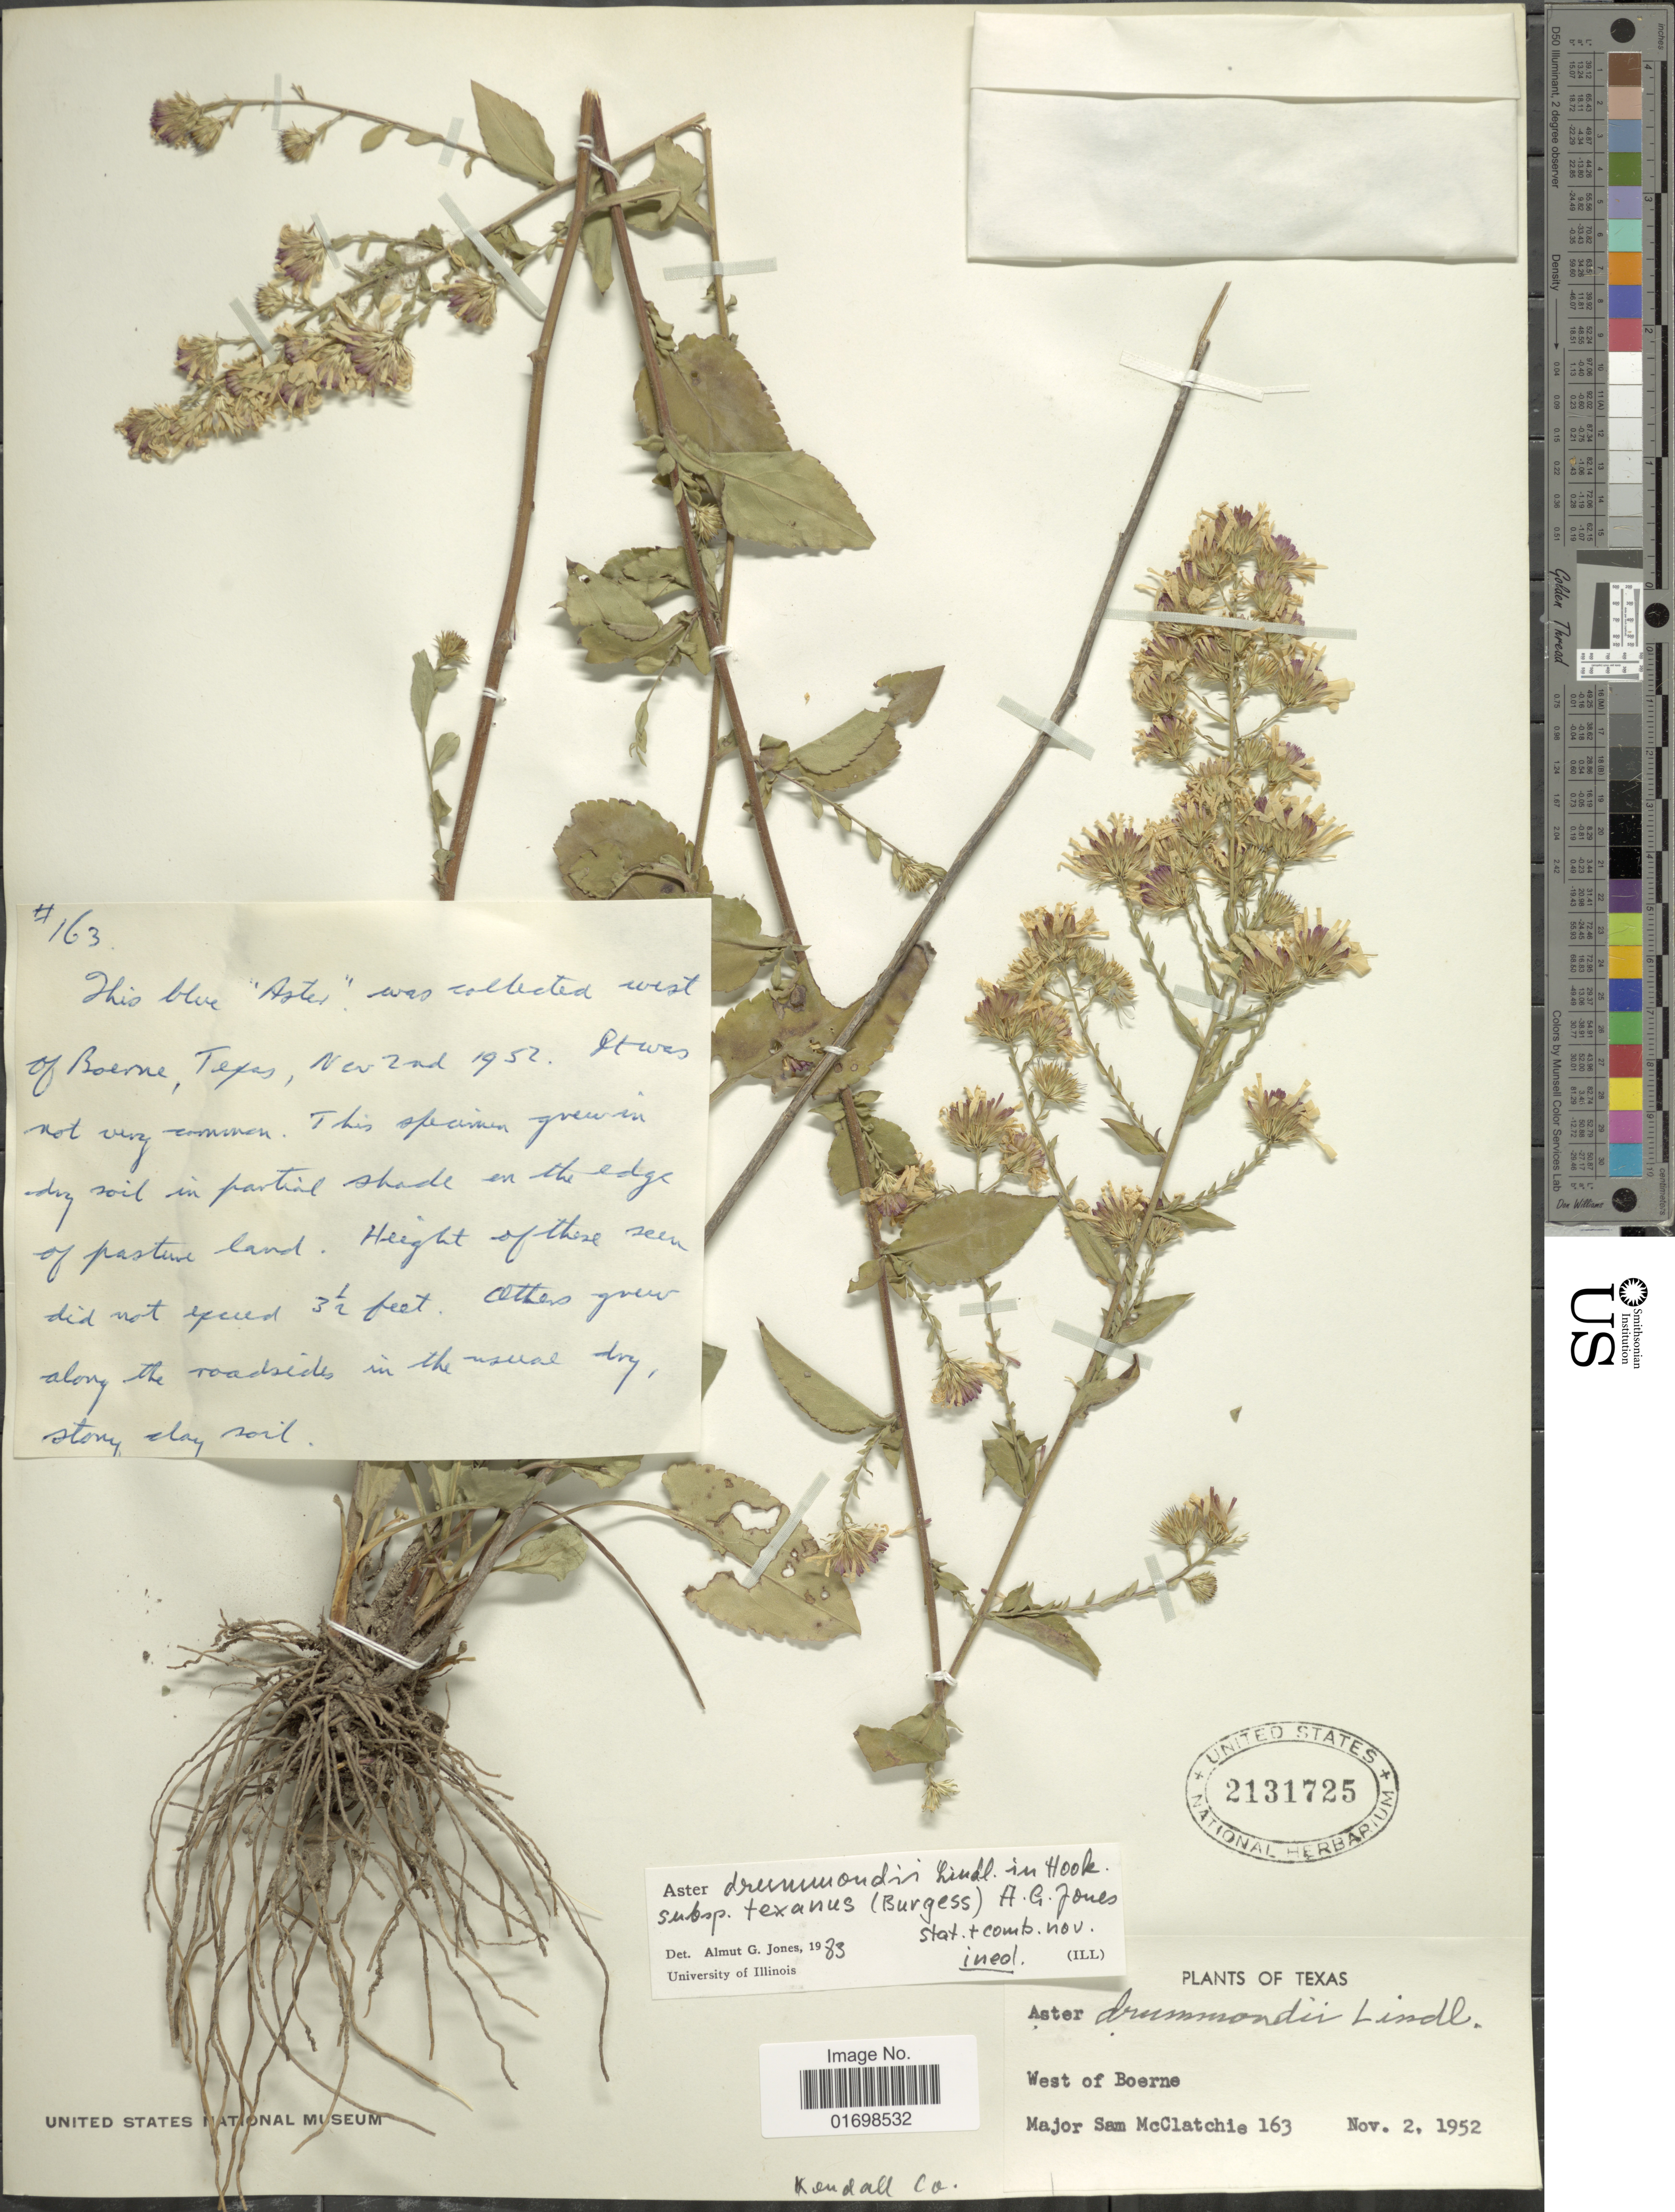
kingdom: Plantae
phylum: Tracheophyta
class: Magnoliopsida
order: Asterales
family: Asteraceae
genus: Symphyotrichum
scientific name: Symphyotrichum drummondii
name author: (Lindl.) G.L. Nesom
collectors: S. McClatchie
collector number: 163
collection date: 1952-11-02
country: United States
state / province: Texas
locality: Texas, West of Boerne.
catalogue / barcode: US 2131725